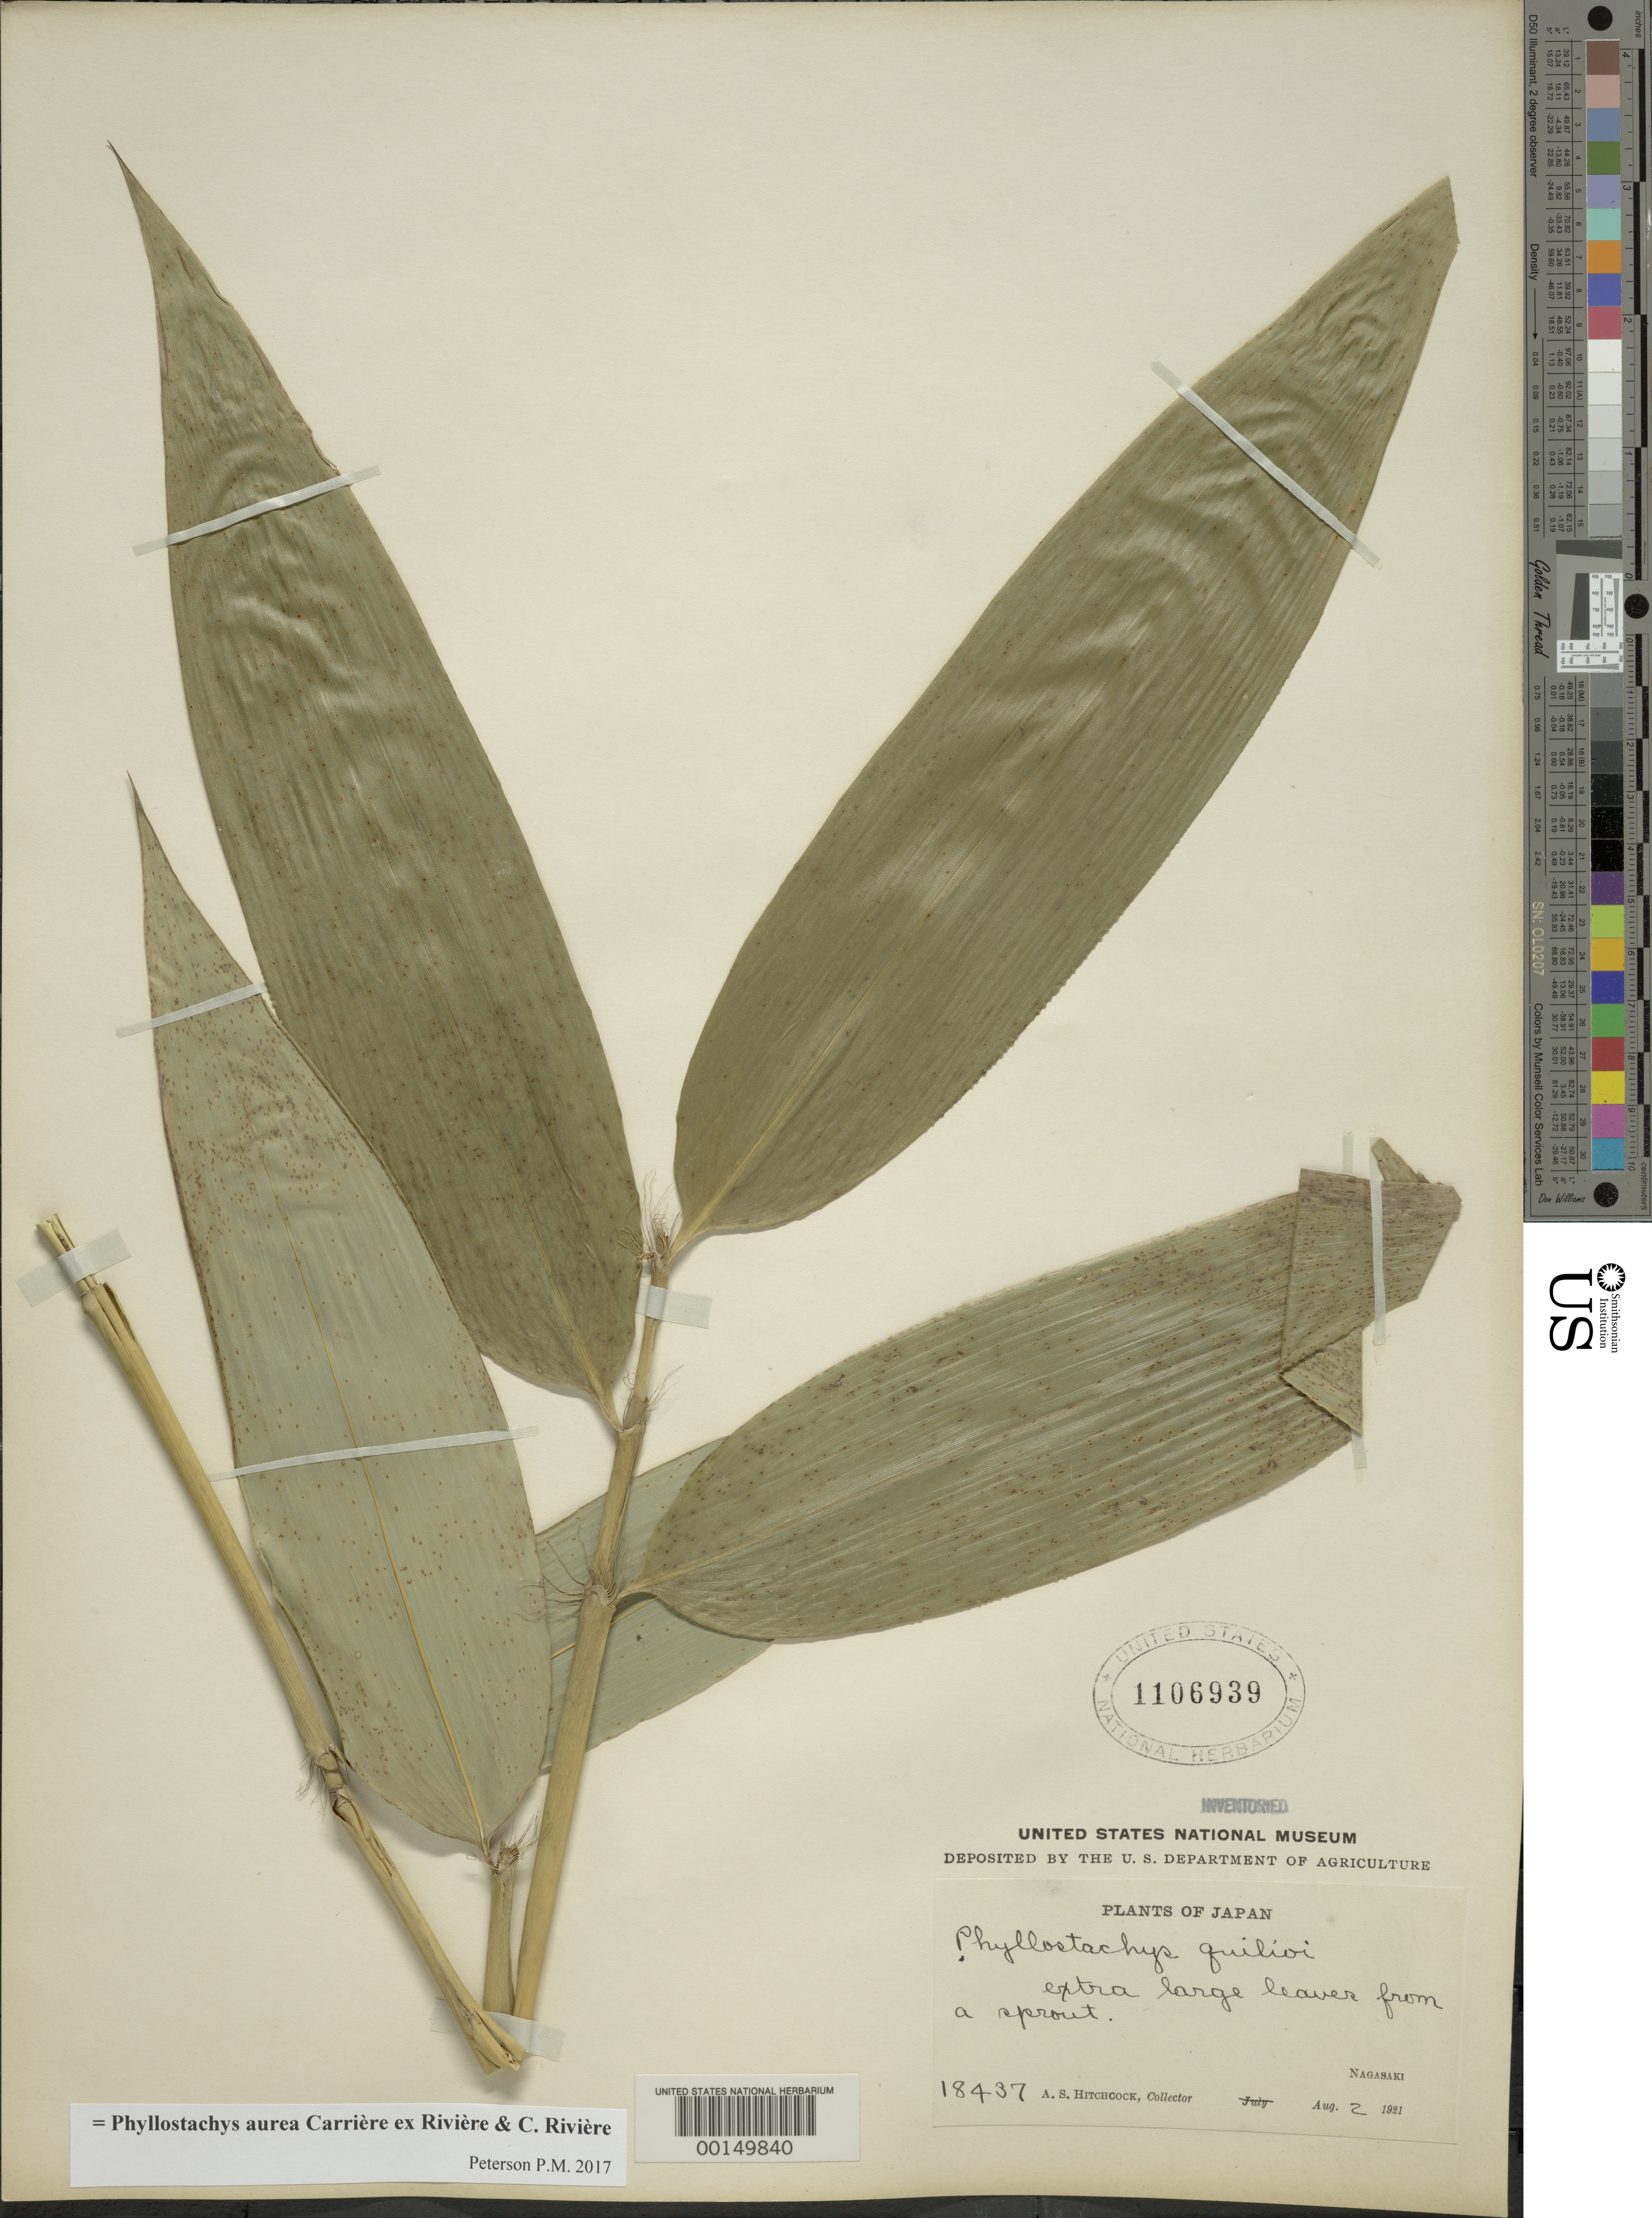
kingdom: Plantae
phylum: Tracheophyta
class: Liliopsida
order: Poales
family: Poaceae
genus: Phyllostachys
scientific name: Phyllostachys aurea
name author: Rivière & C. Rivière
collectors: A. S. Hitchcock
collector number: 18437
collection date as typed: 02 Aug 1921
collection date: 1921-08-02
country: Japan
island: Kyushu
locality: Nagasaki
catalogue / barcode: US 1106939